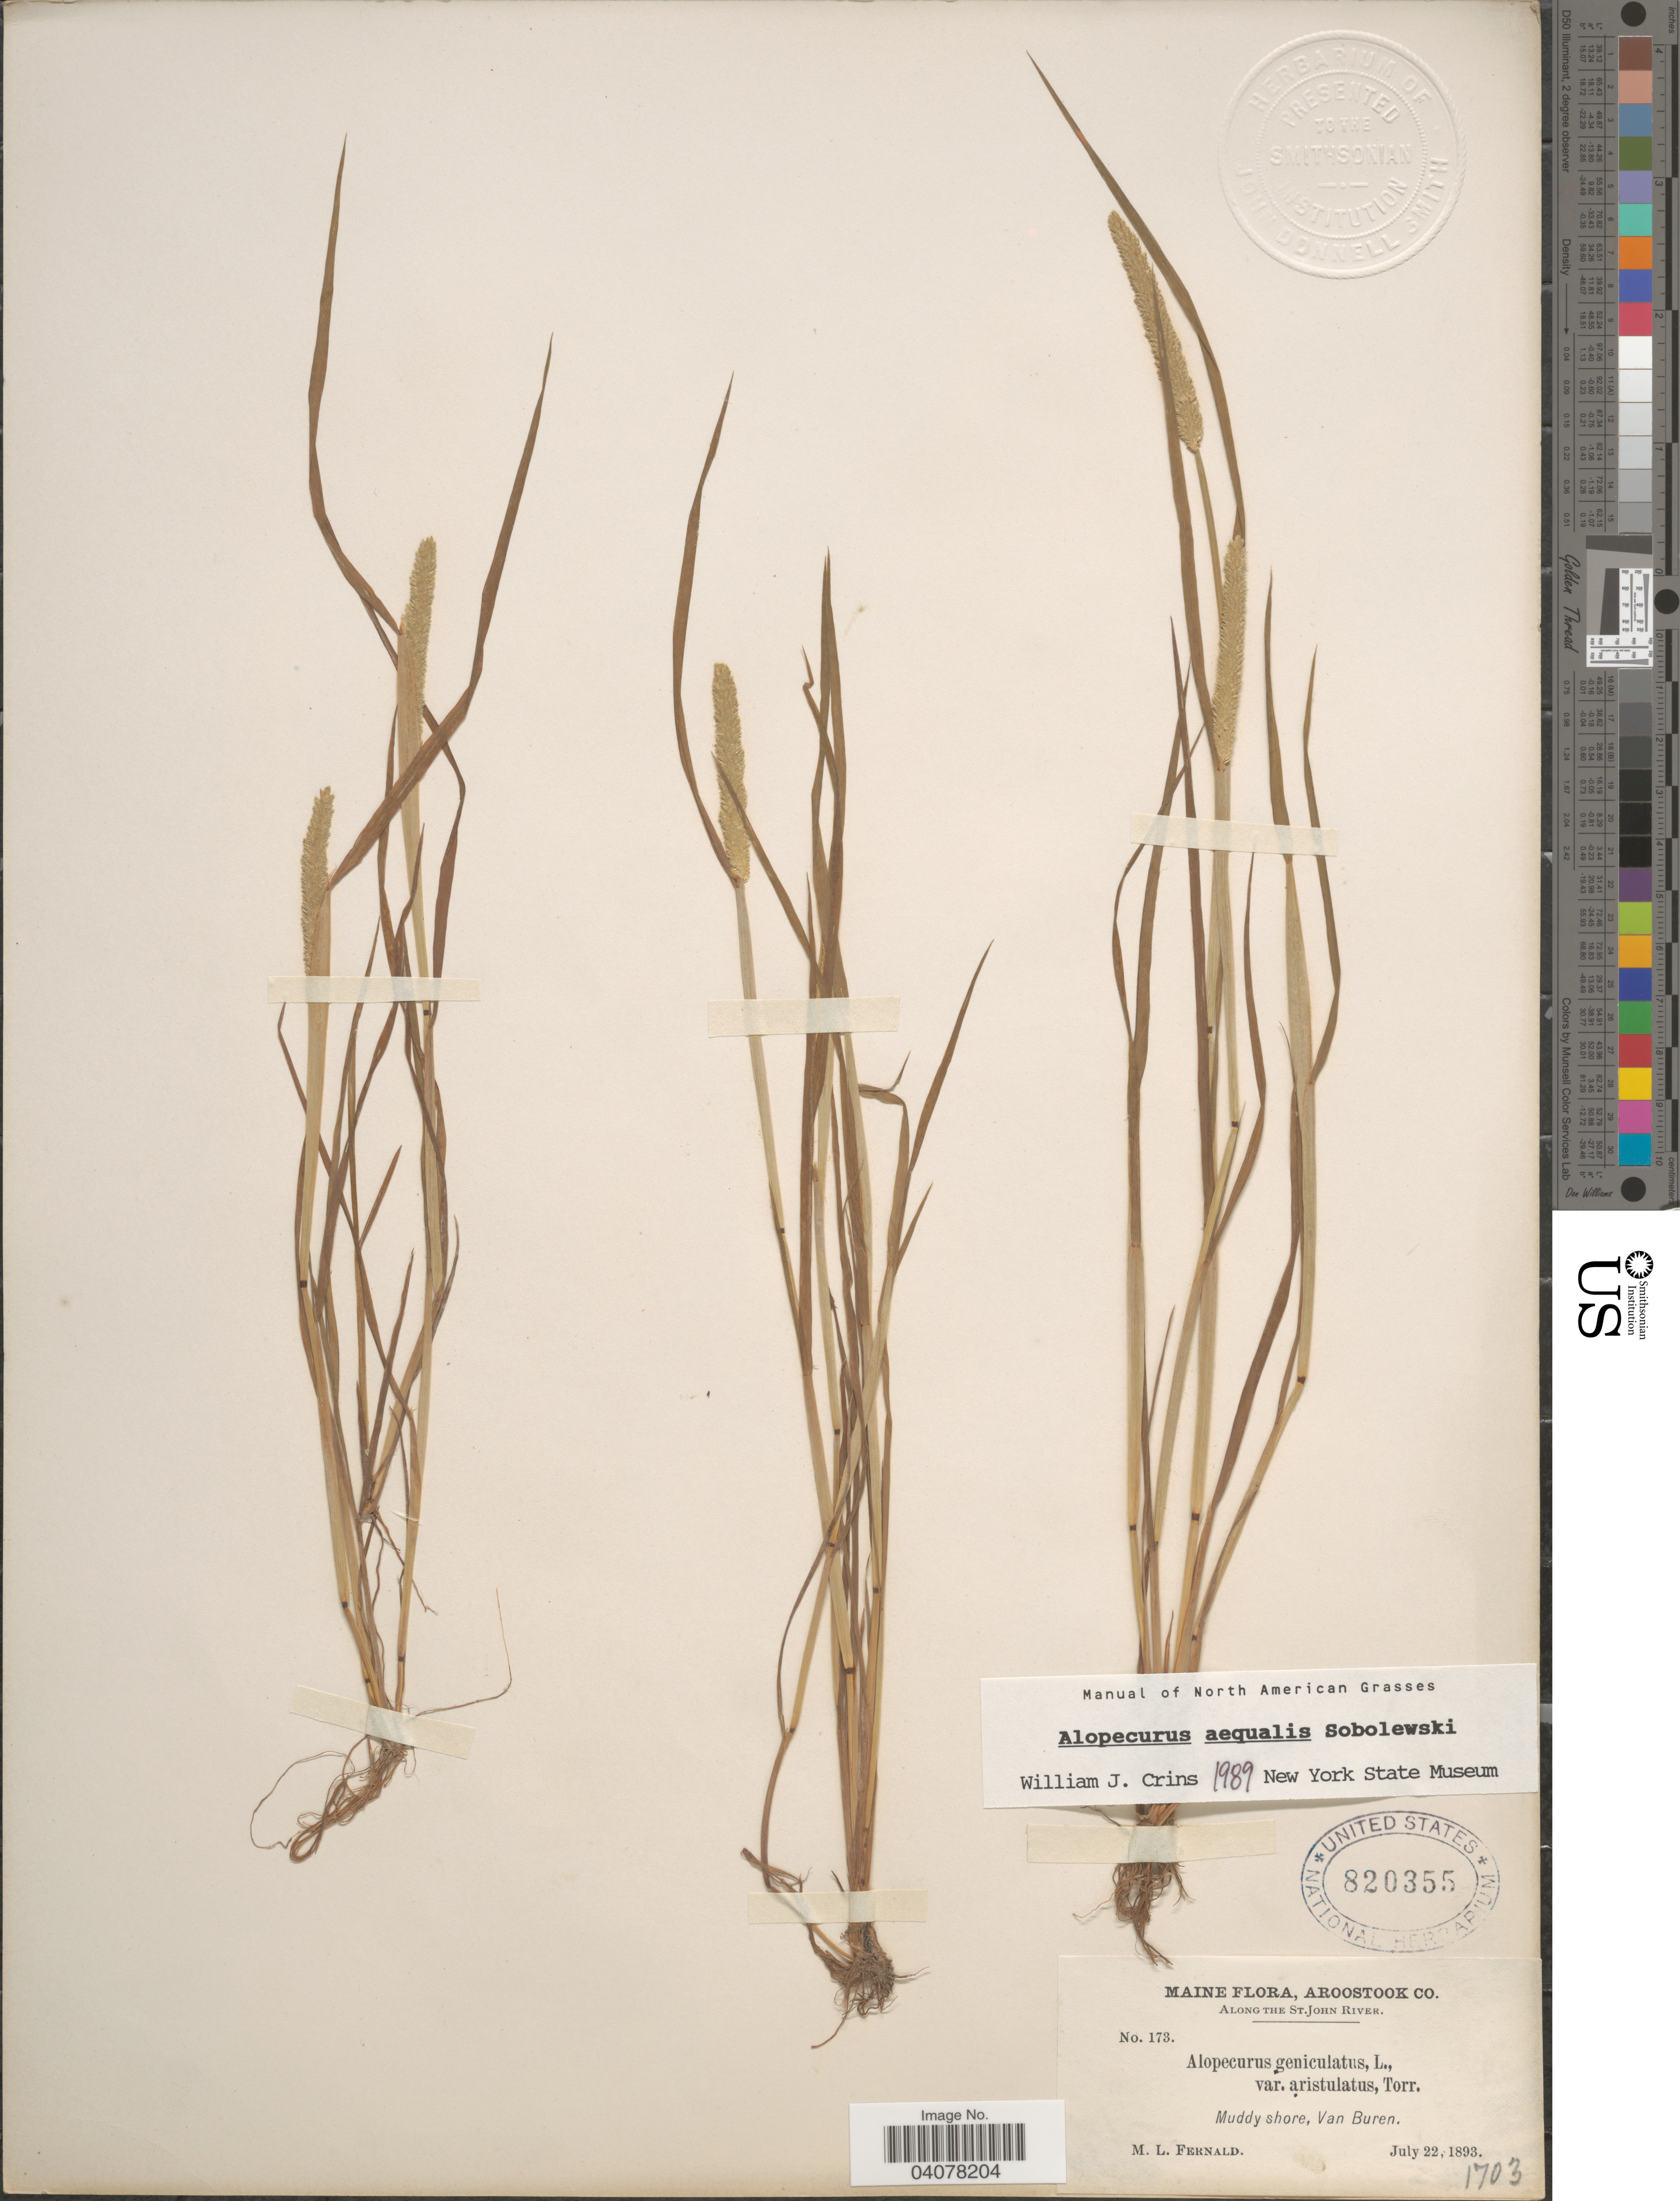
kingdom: Plantae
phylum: Tracheophyta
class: Liliopsida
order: Poales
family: Poaceae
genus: Alopecurus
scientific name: Alopecurus aequalis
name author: Sobol.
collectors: M. L. Fernald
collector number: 173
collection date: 1893-07-22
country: United States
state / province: Maine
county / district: Aroostook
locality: Along the St. John River. Muddy shore, Van Buren.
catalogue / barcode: US 820355